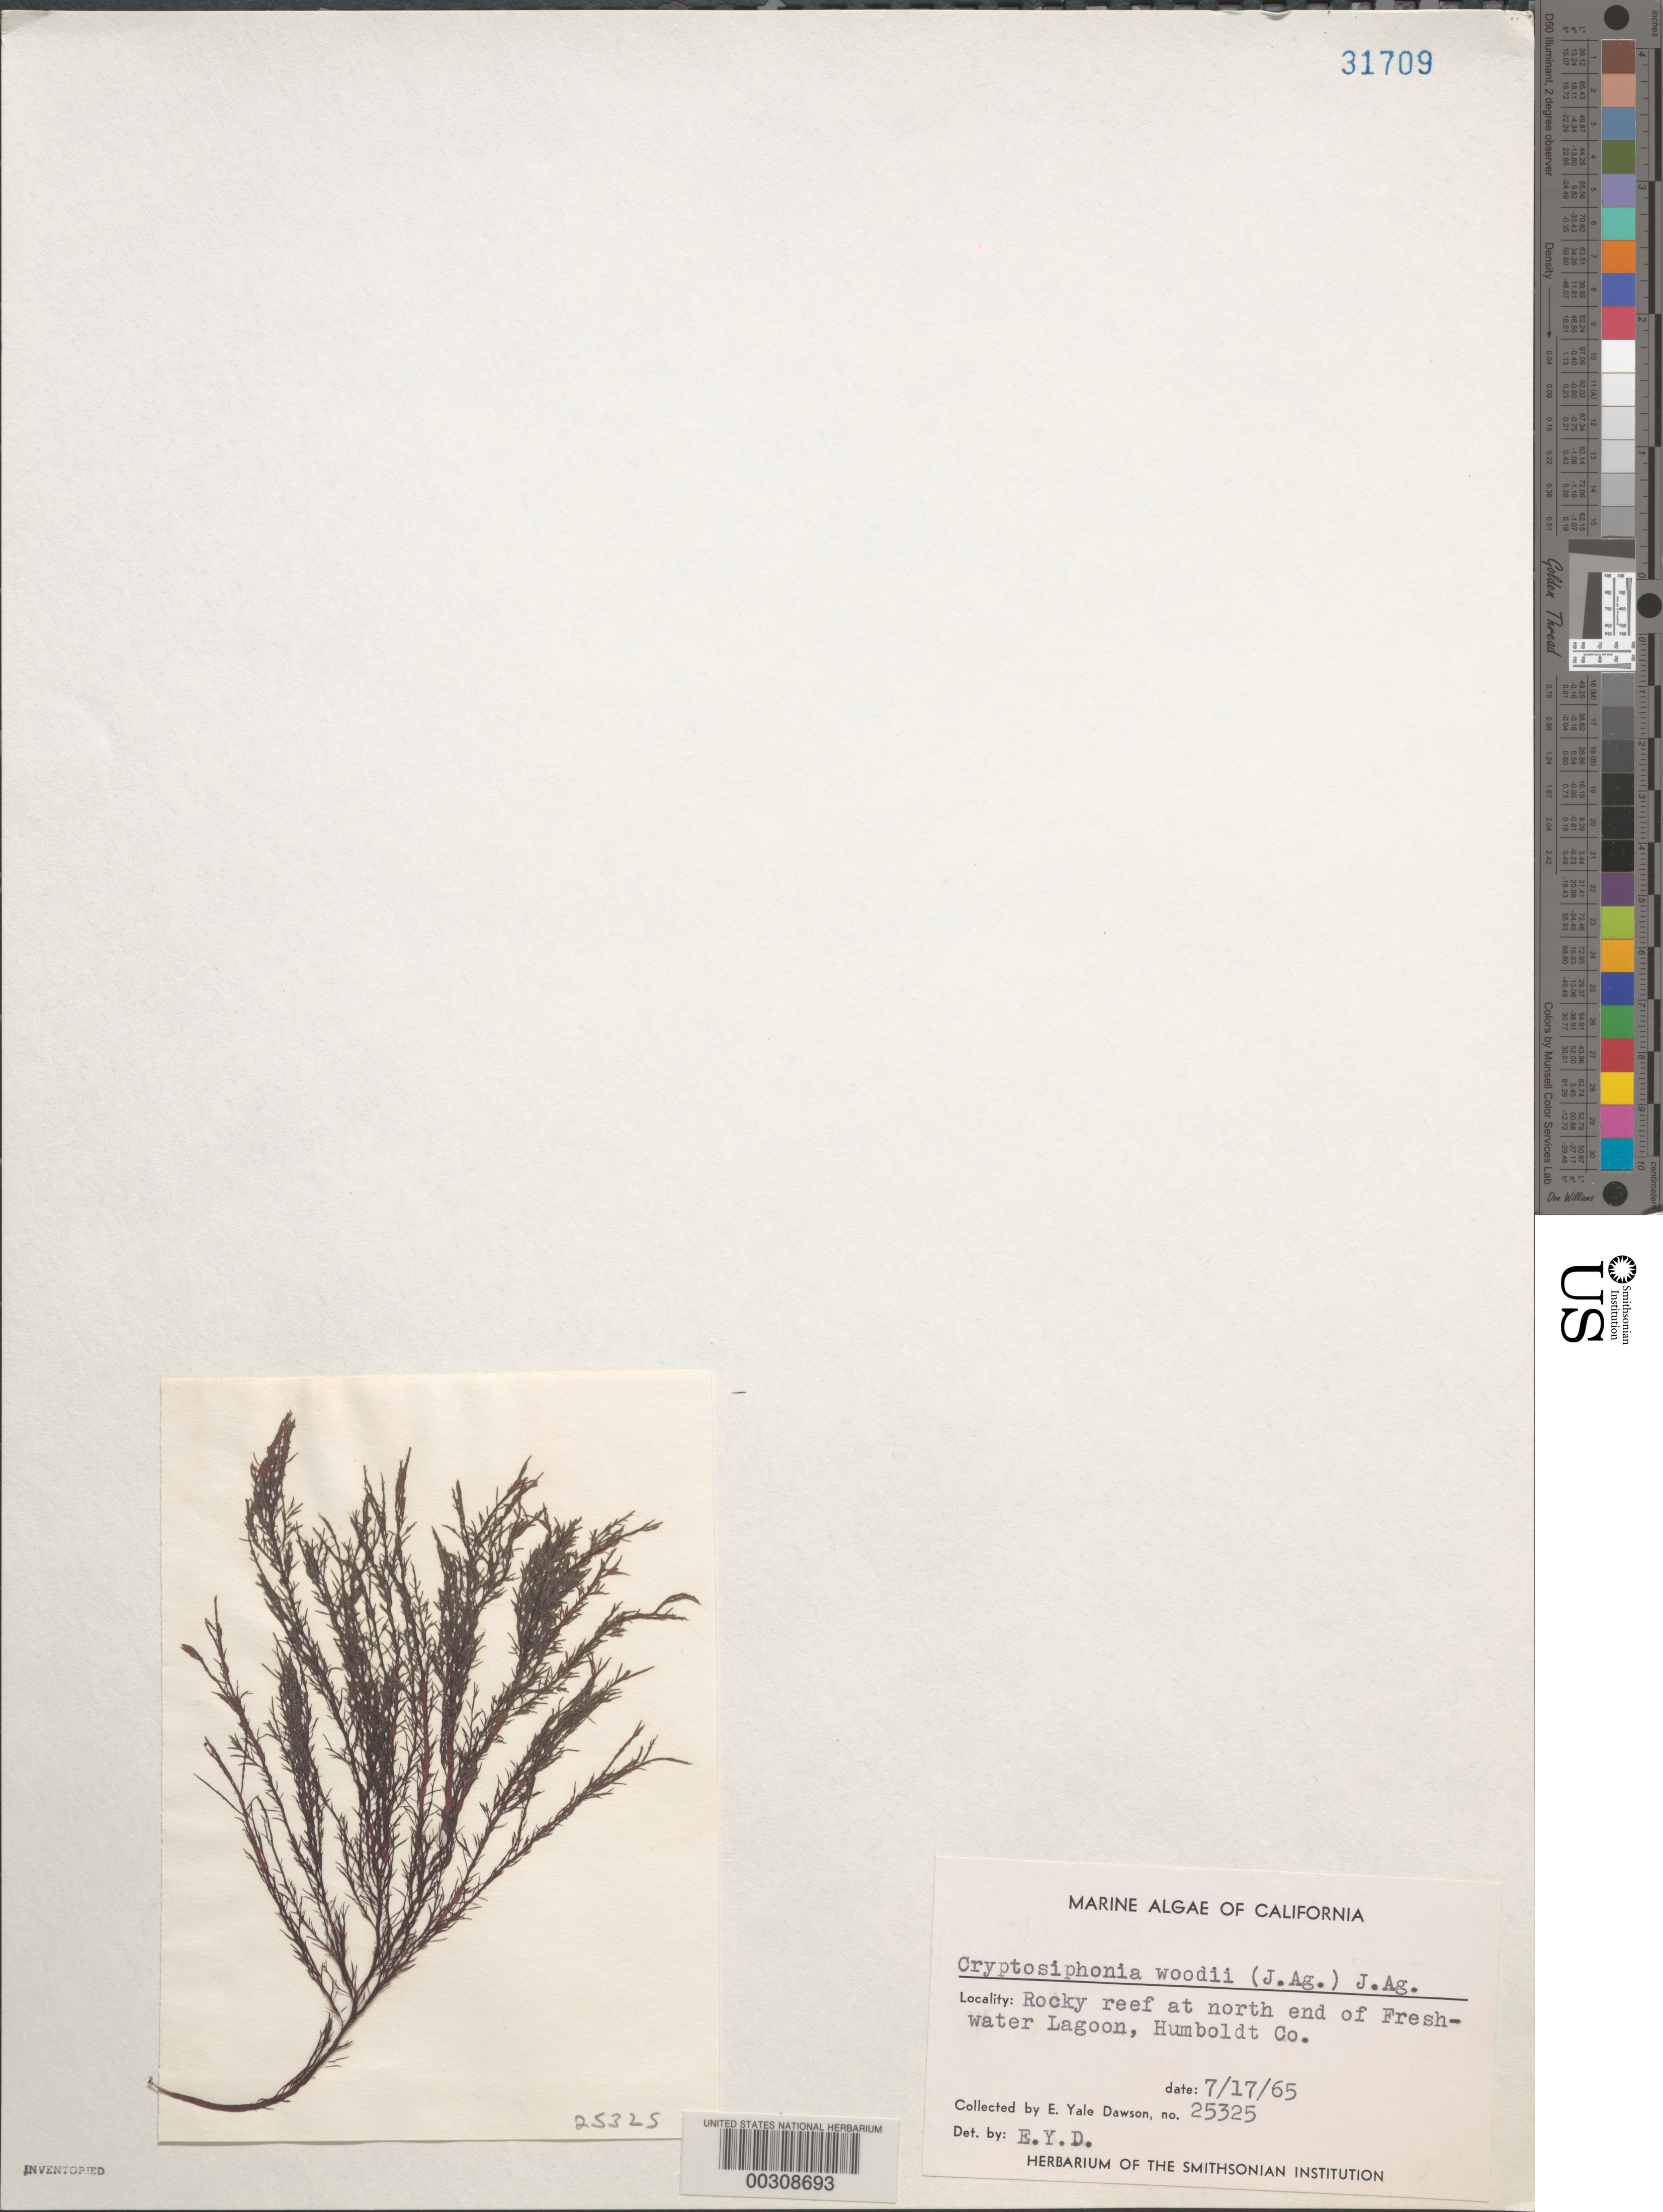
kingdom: Plantae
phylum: Rhodophyta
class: Florideophyceae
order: Gigartinales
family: Dumontiaceae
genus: Cryptosiphonia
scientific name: Cryptosiphonia woodii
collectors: E. Y. Dawson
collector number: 25325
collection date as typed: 17 Jul 65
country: United States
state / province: California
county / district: Humboldt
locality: Rocky reef at north end of Freshwater Lagoon, Humboldt Co.